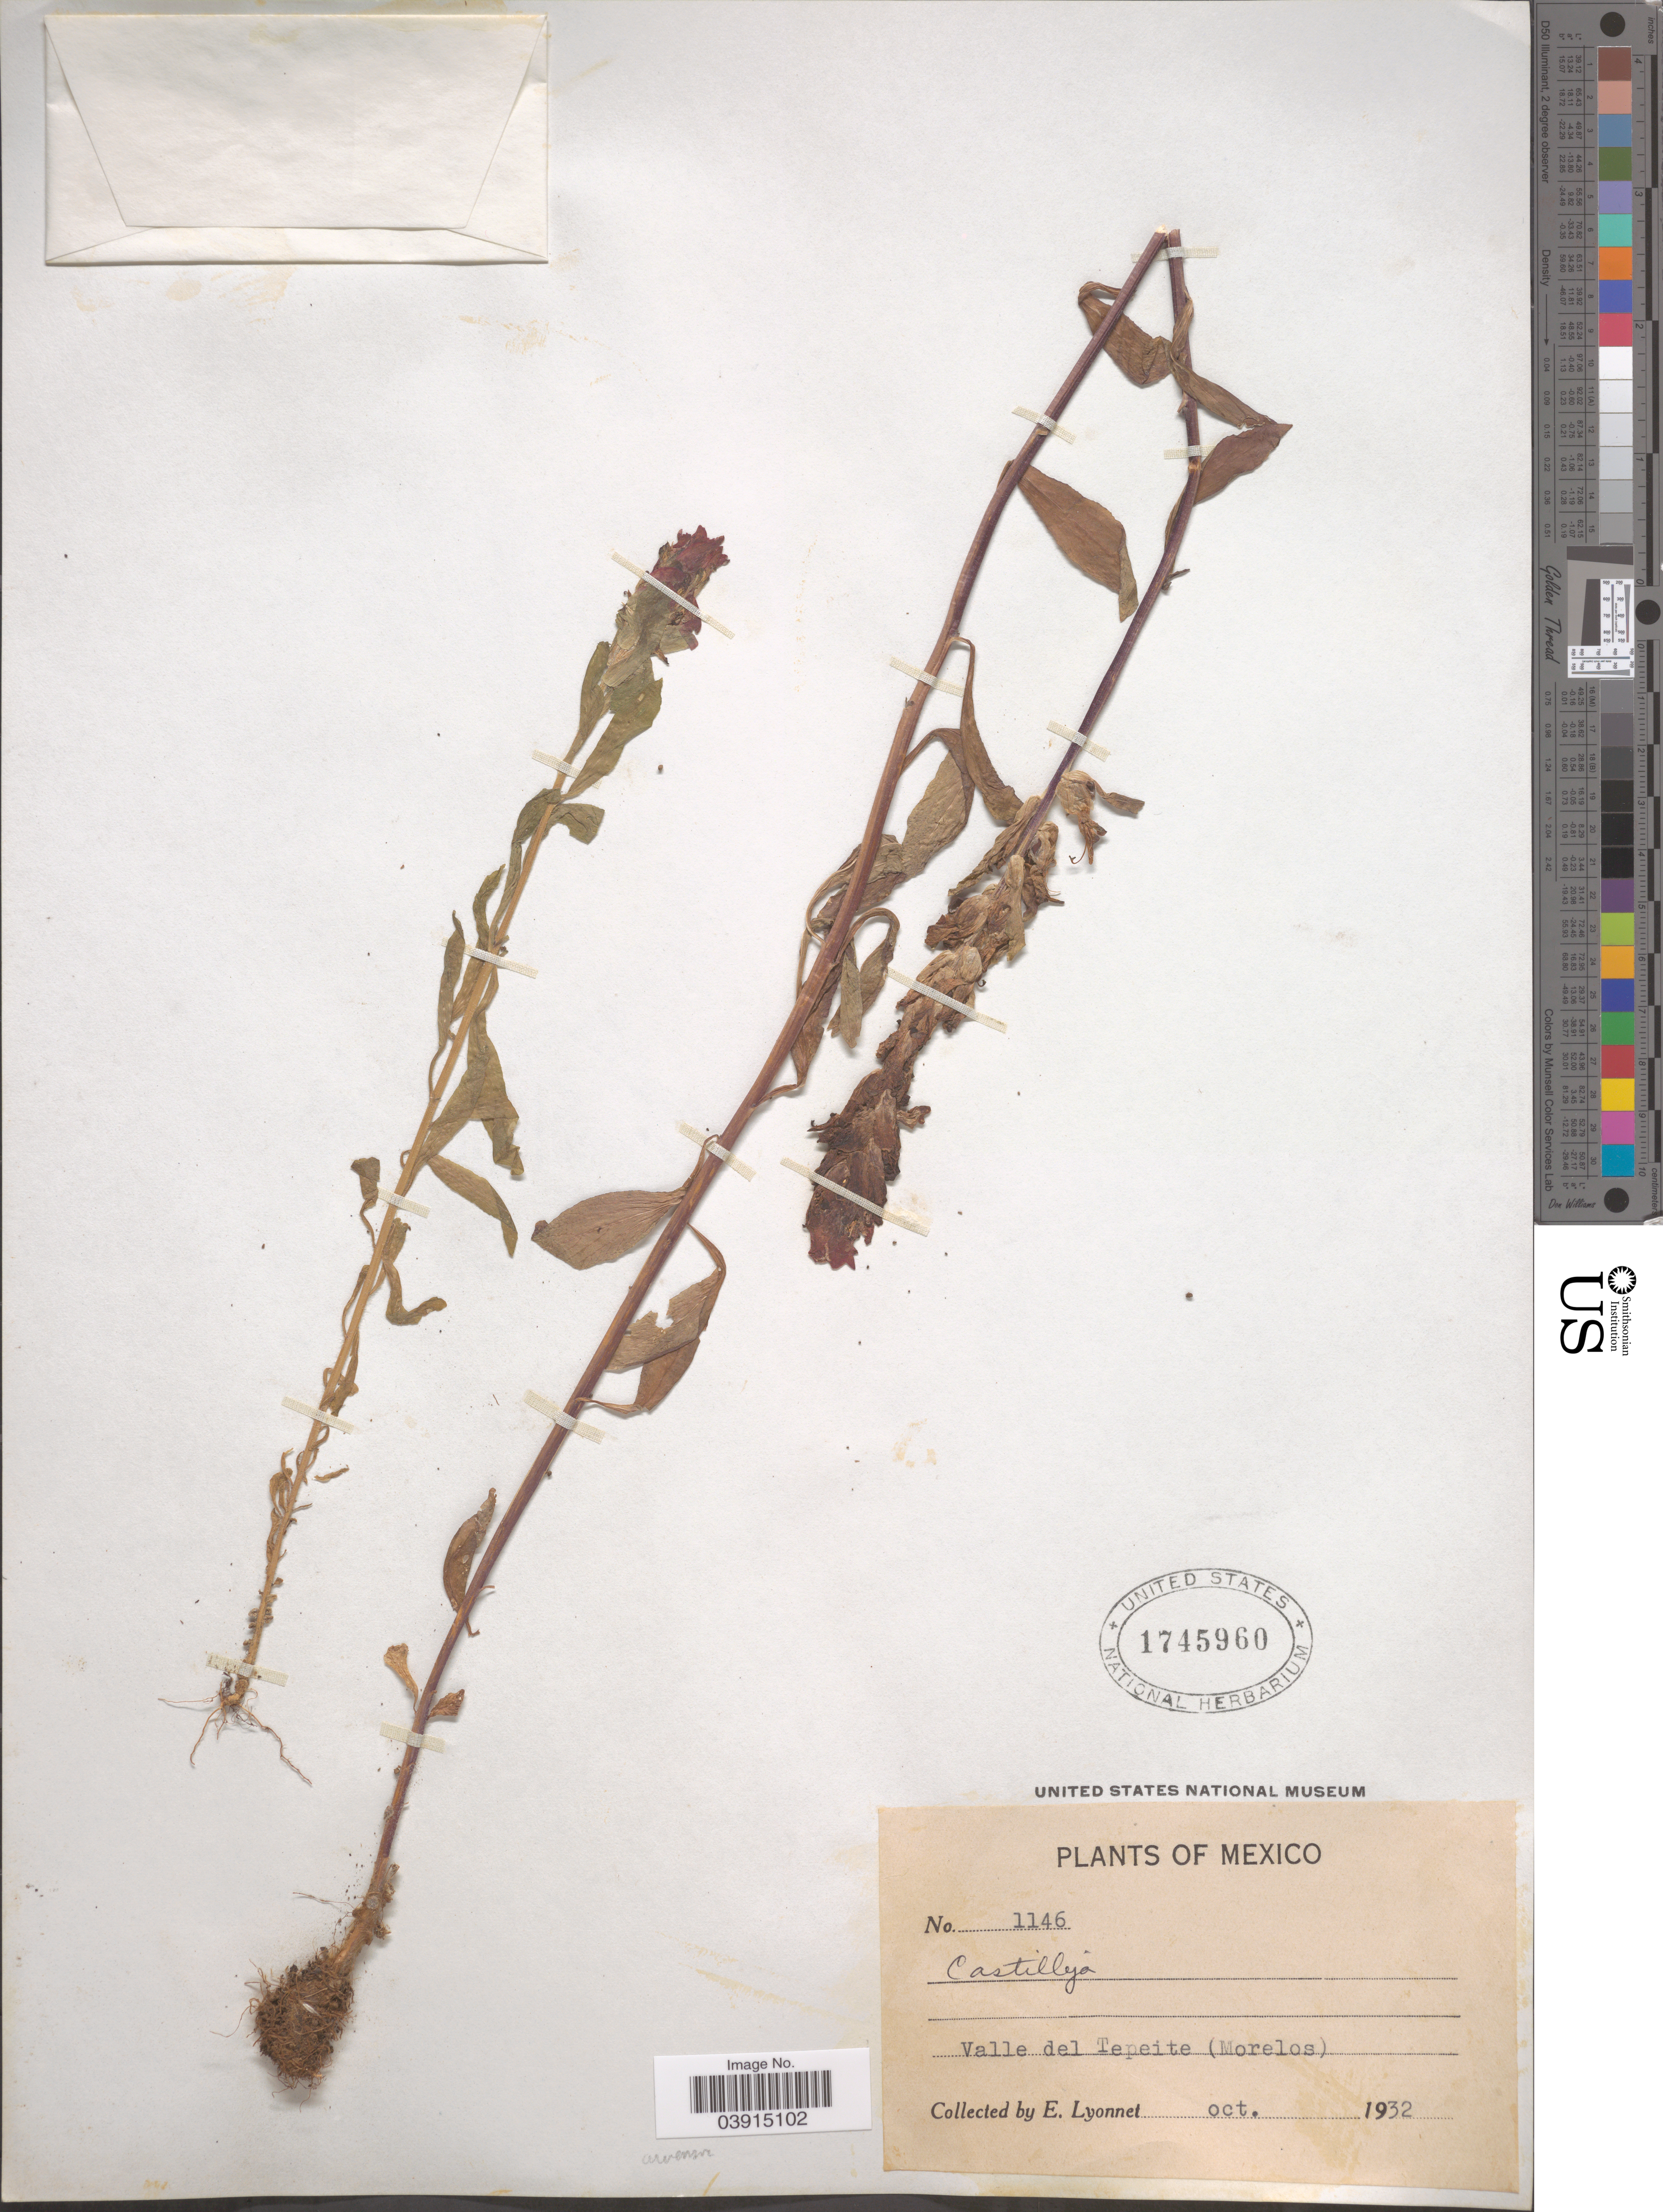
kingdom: Plantae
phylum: Tracheophyta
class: Magnoliopsida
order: Lamiales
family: Orobanchaceae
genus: Castilleja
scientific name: Castilleja arvensis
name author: Schltdl. & Cham.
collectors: E. Lyonnet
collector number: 1146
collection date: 1932-10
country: Mexico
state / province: Morelos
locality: Valle del Tepeite.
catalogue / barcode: US 1745960